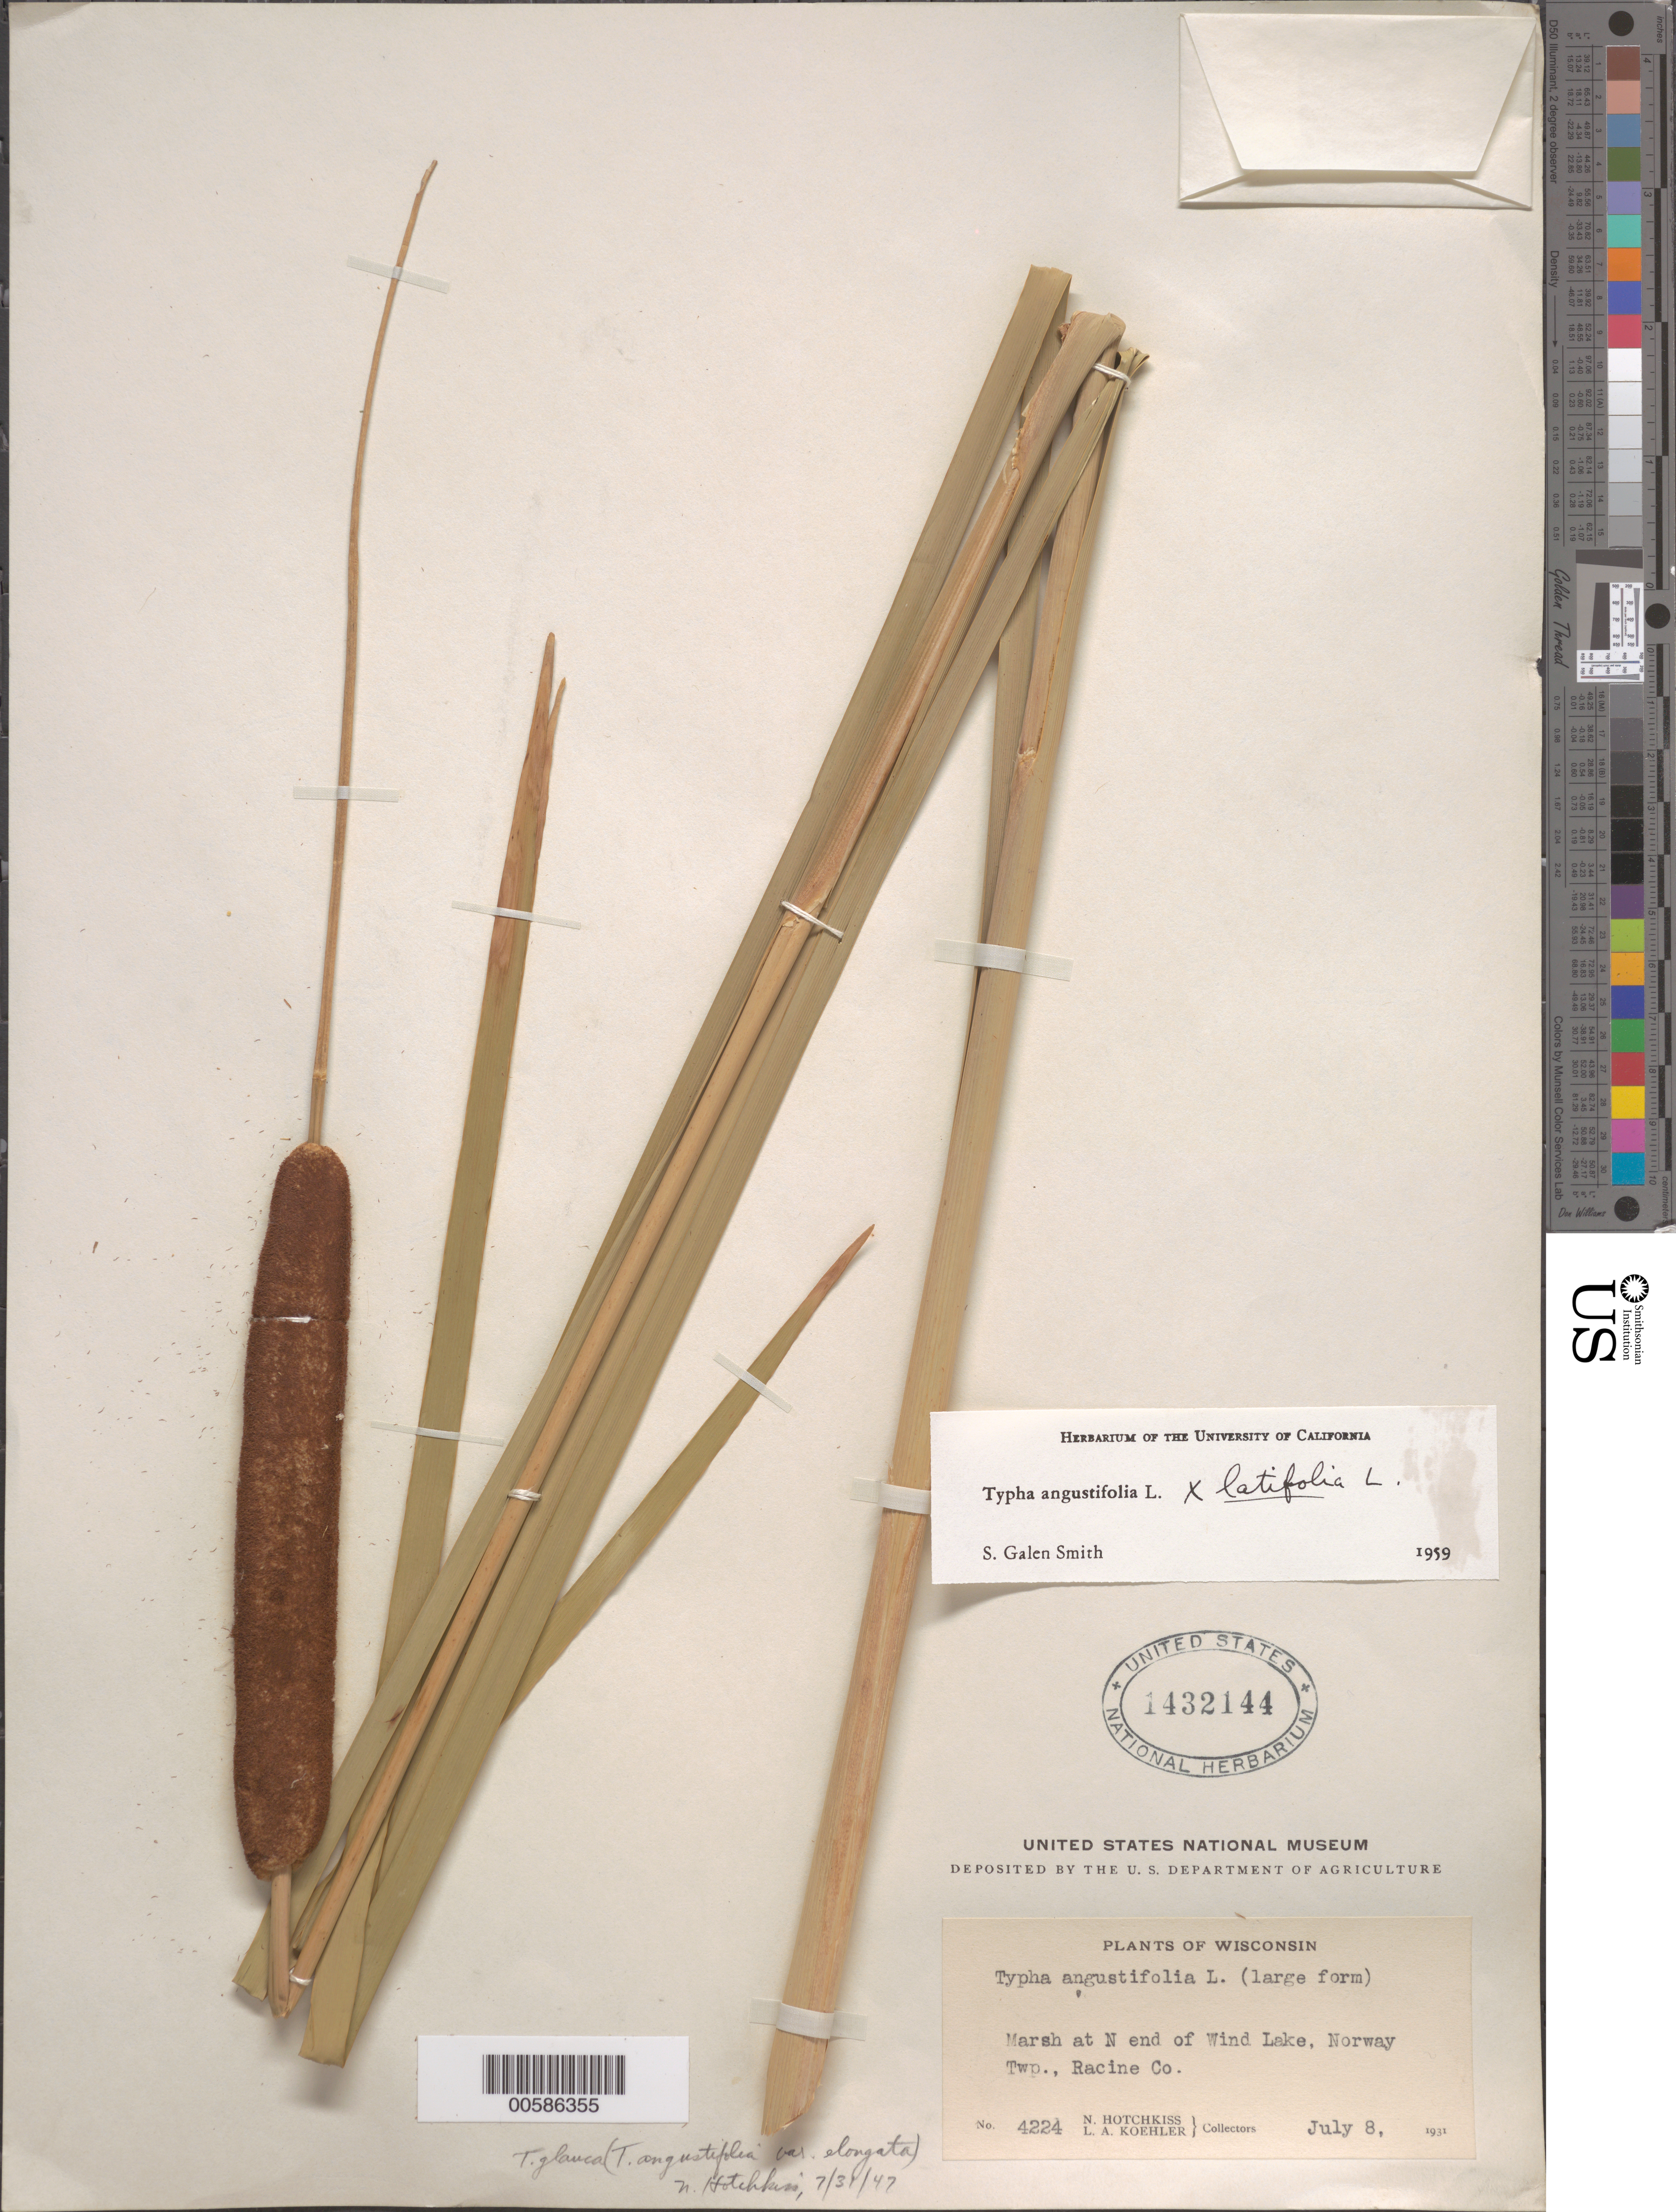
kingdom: Plantae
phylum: Tracheophyta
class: Liliopsida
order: Poales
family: Typhaceae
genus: Typha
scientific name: Typha angustifolia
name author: L.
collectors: N. Hotchkiss & L. Koehler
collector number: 4224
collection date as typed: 08 Jul 1931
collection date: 1931-07-08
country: United States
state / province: Wisconsin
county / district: Racine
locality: NW of Wind Lake, Norway Twp.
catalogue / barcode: US 1432144